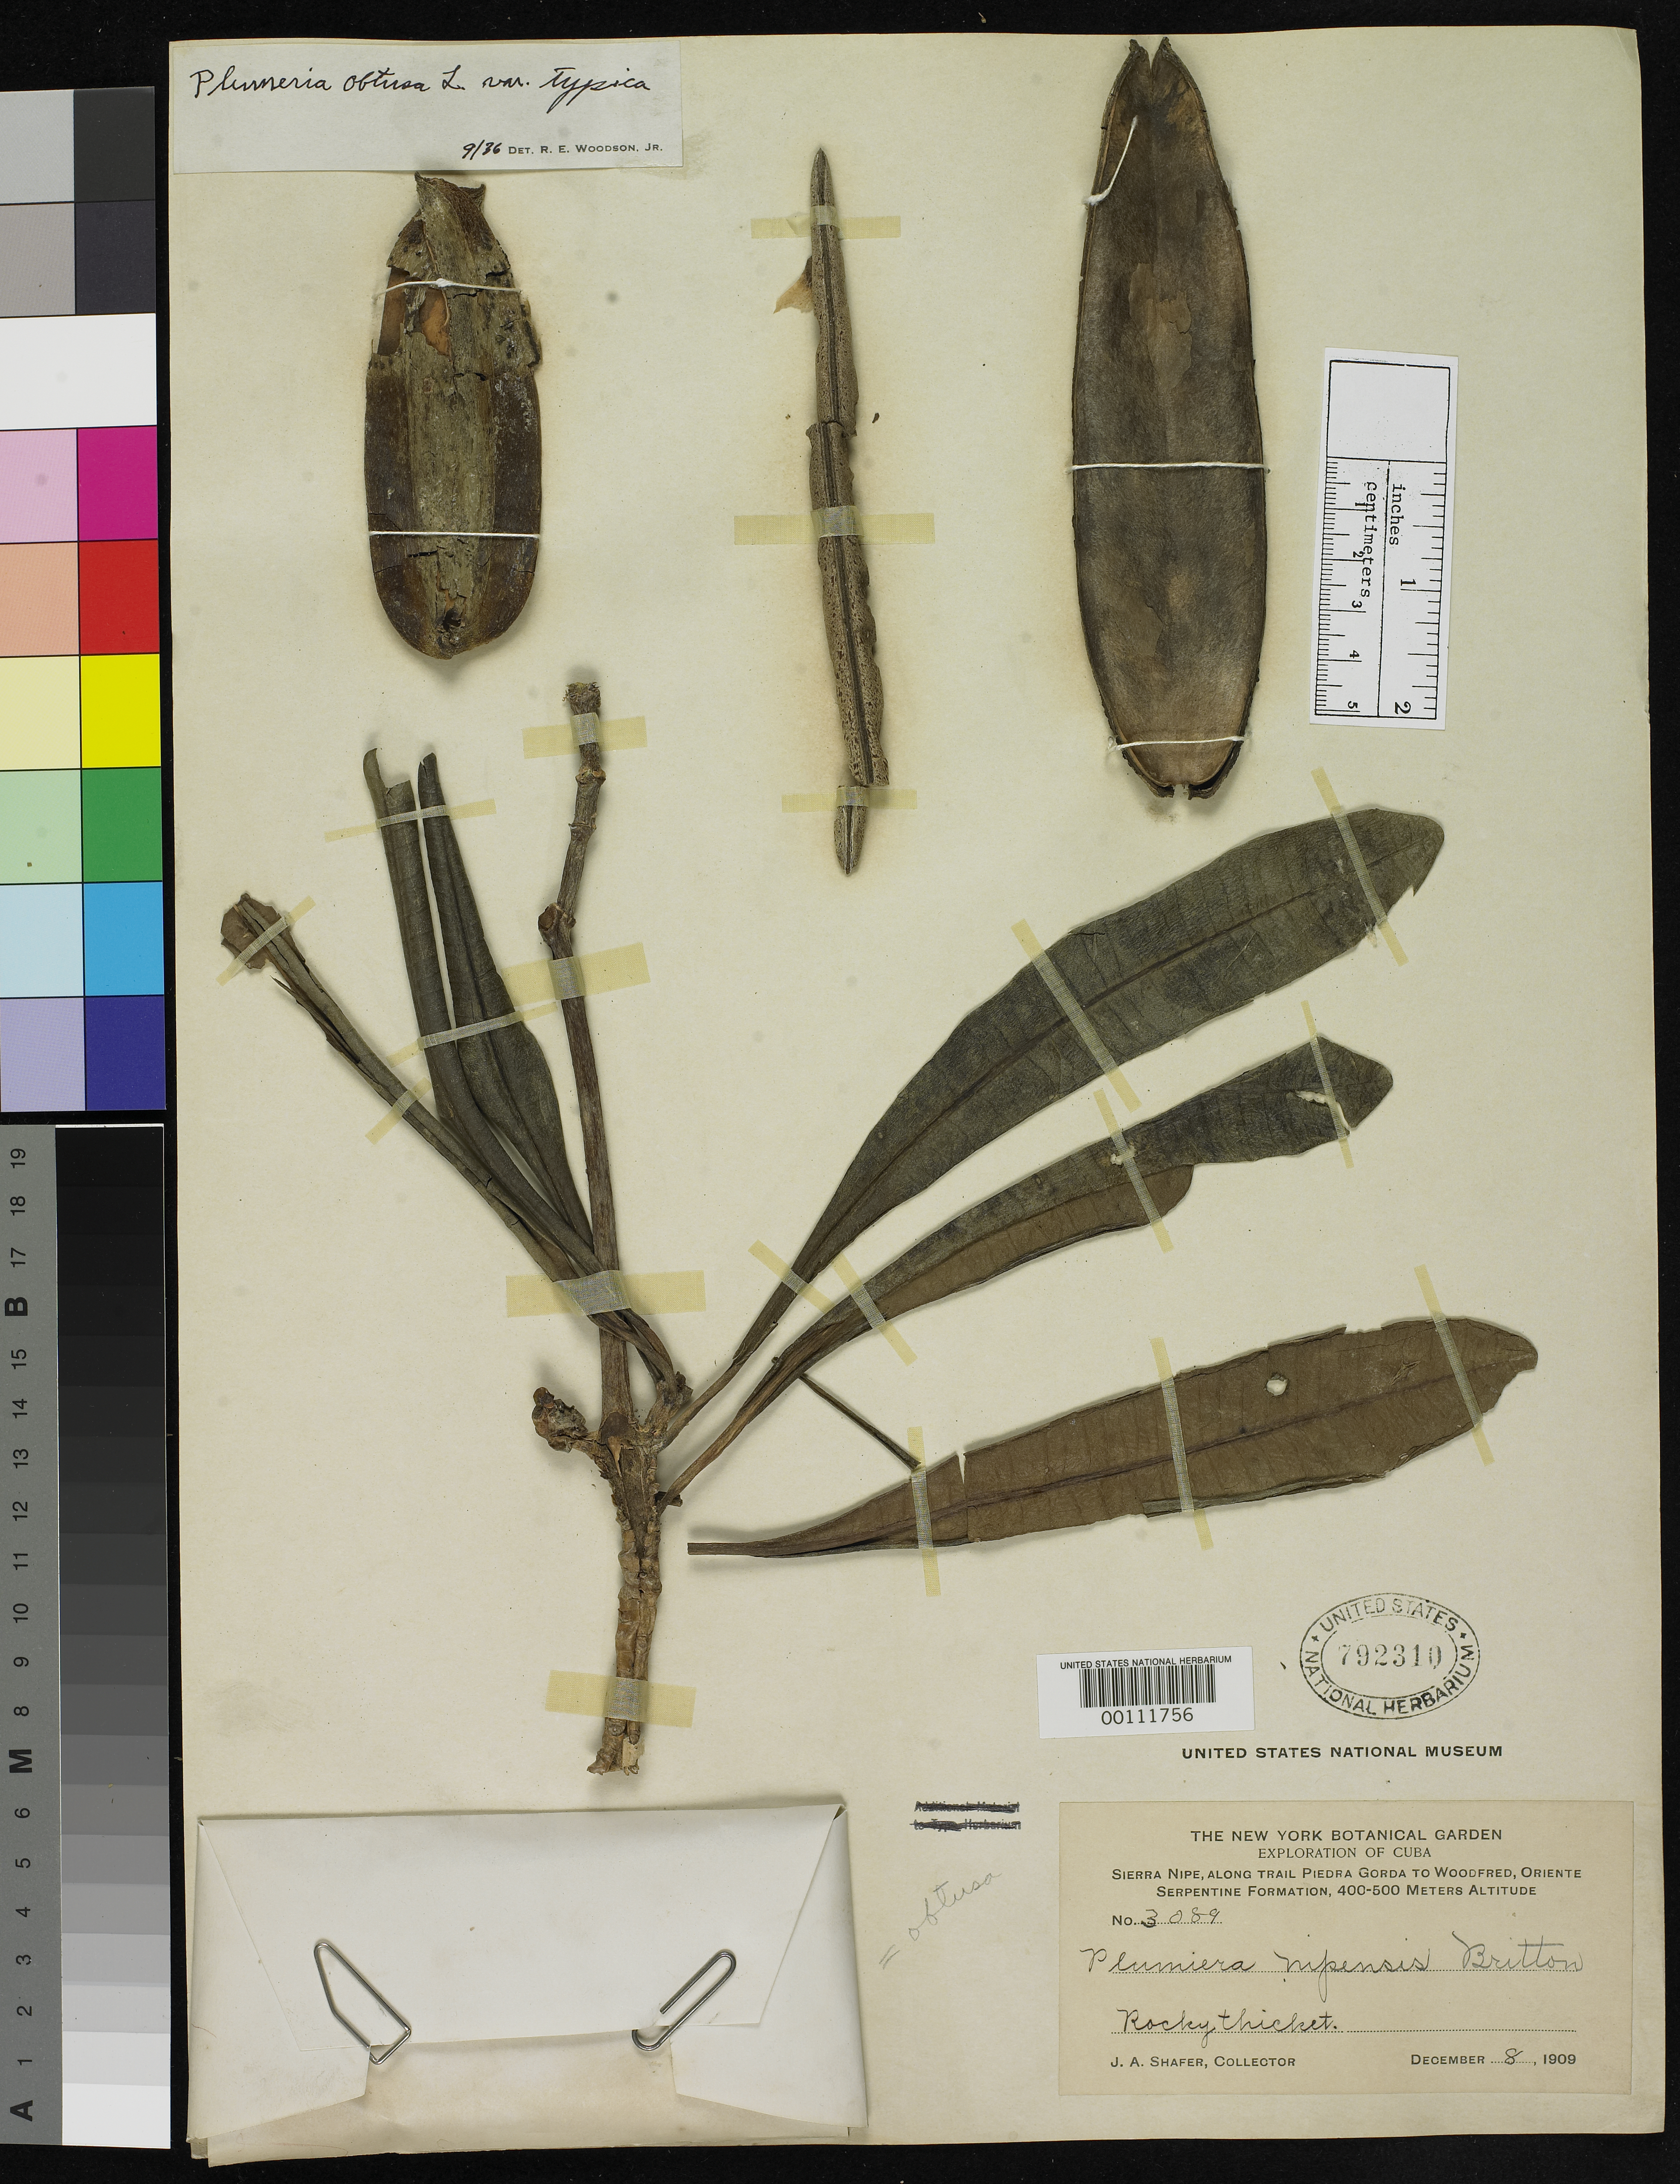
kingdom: Plantae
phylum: Tracheophyta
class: Magnoliopsida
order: Gentianales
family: Apocynaceae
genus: Plumeria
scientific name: Plumeria nipensis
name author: Britton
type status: Isotype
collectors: J. A. Shafer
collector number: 3089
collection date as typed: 08 Dec 1909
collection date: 1909-12-08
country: Cuba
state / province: Oriente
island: Greater Antilles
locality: Sierra Nipe, Piedra Gorda to Woodfred.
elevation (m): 400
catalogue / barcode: US 792310